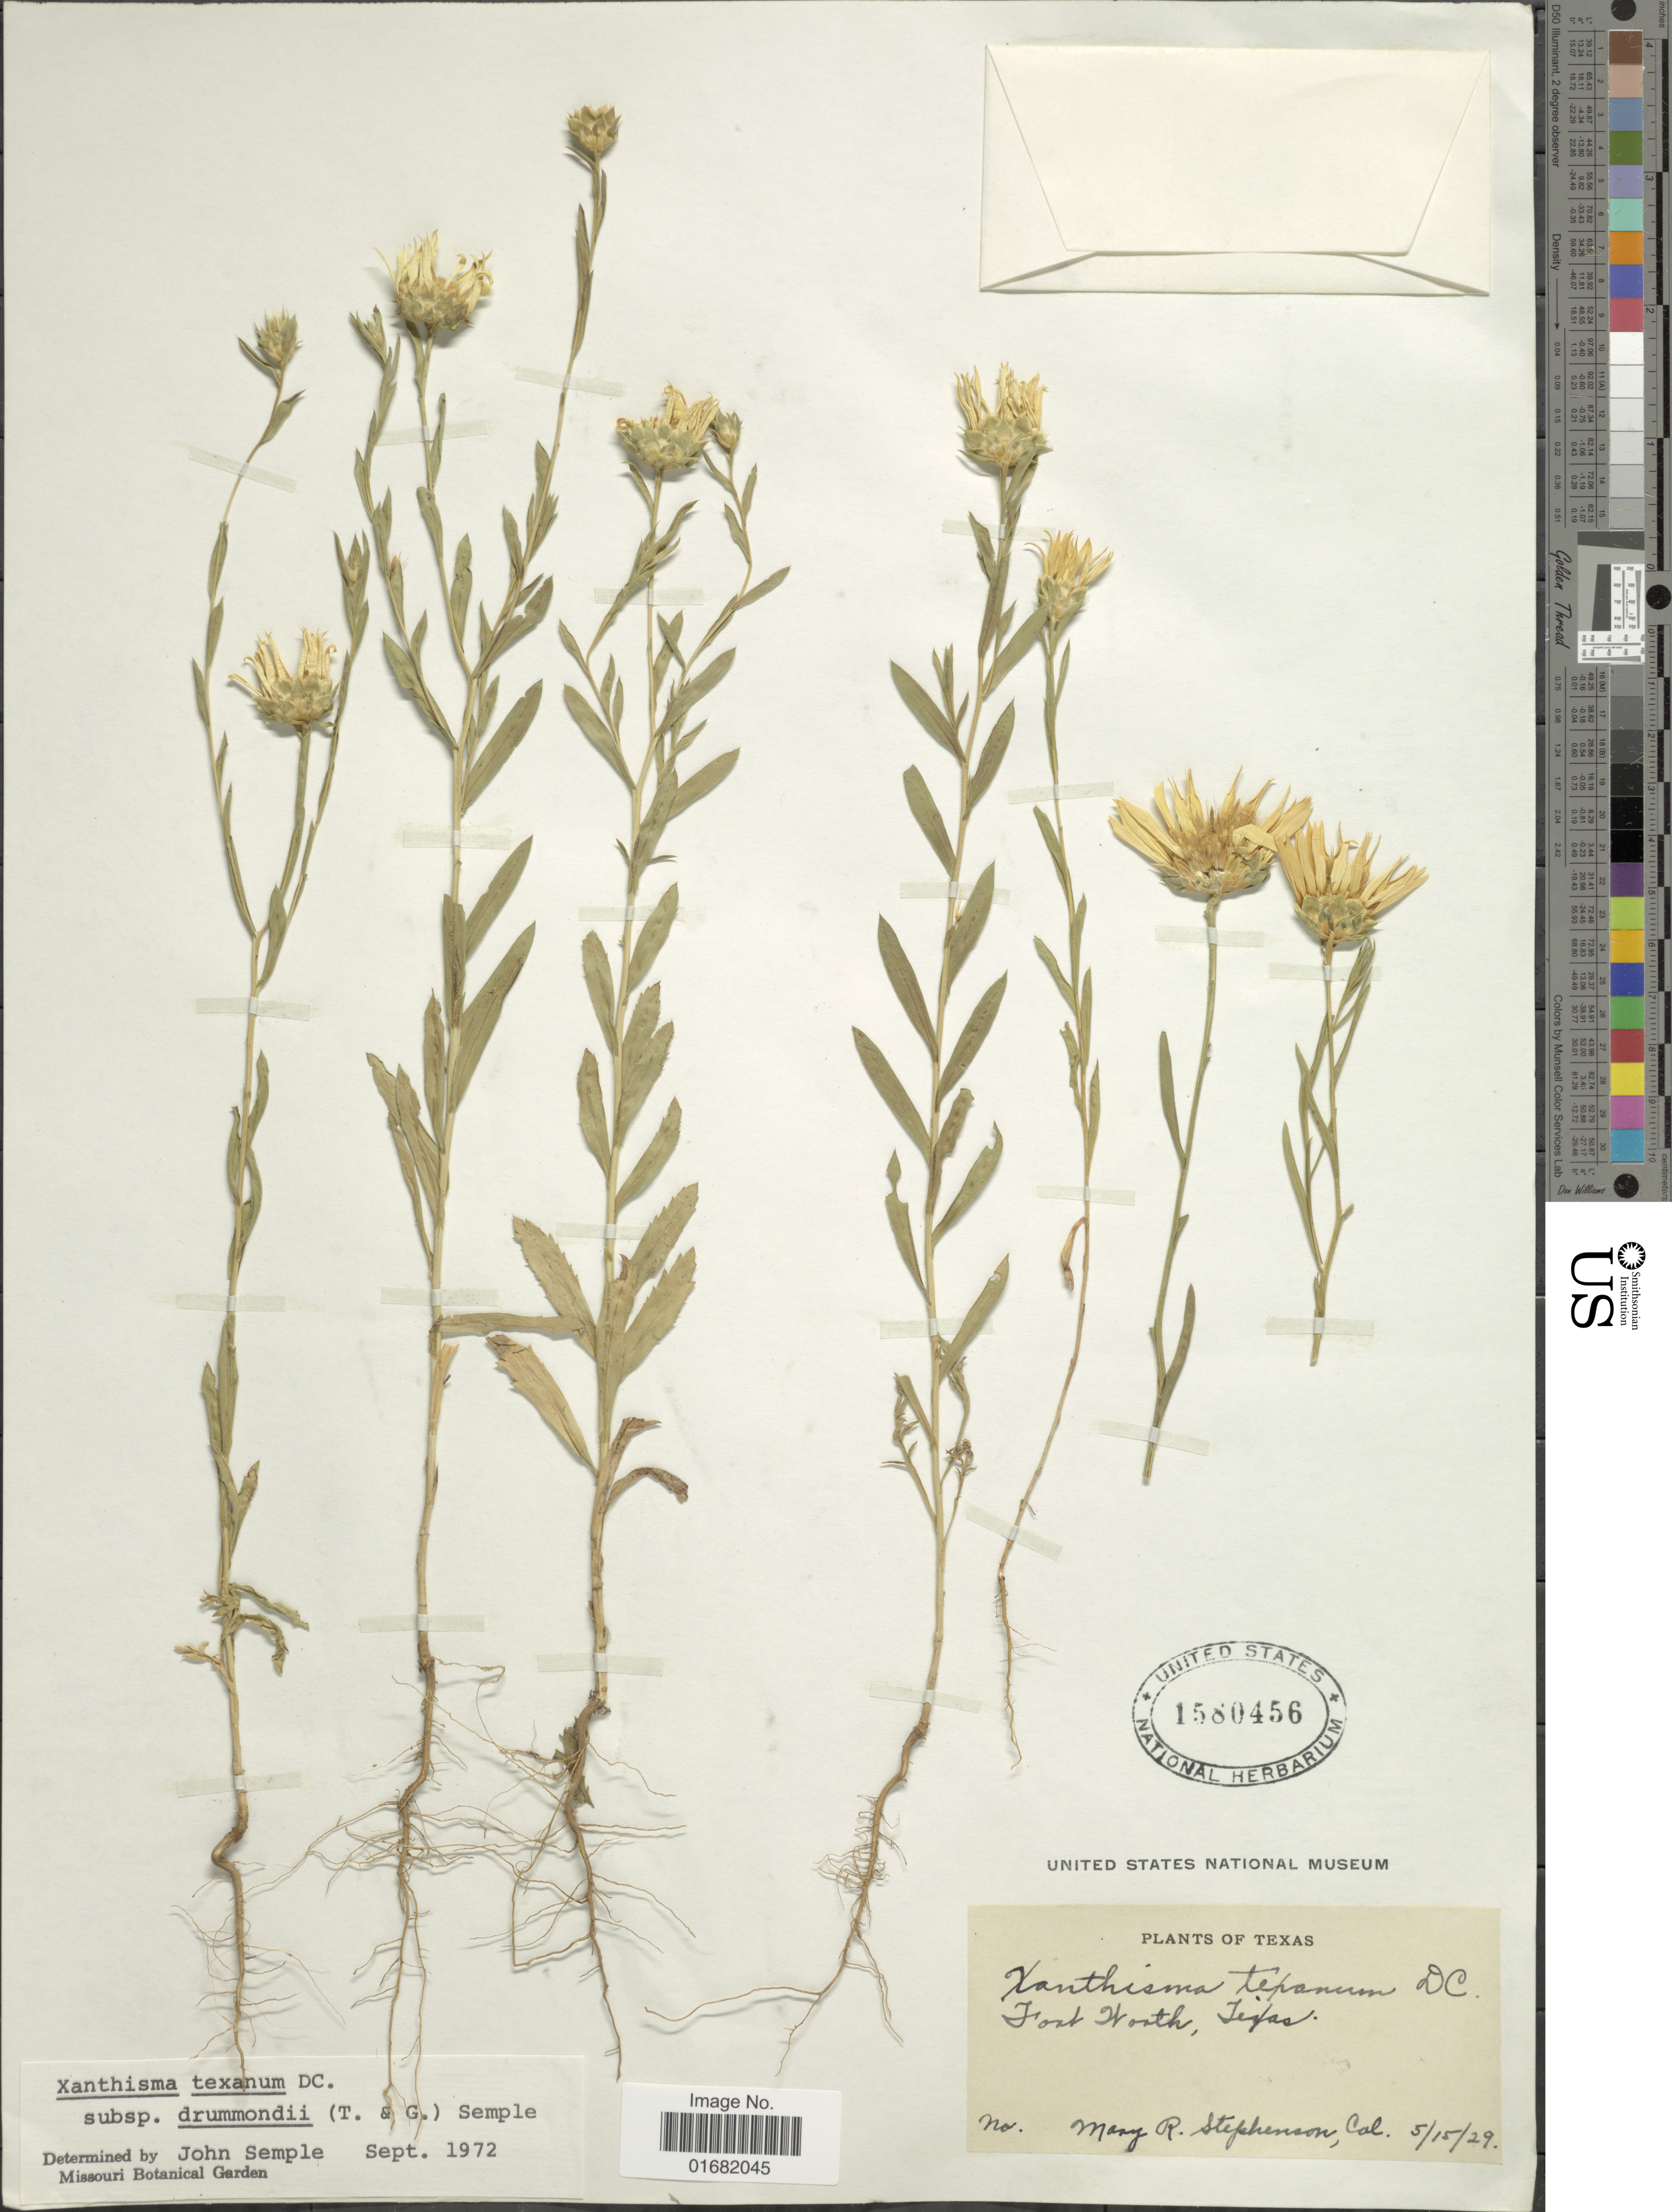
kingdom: Plantae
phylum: Tracheophyta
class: Magnoliopsida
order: Asterales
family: Asteraceae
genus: Xanthisma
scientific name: Xanthisma texanum subsp. drummondii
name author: (Torr. & A. Gray) Semple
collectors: M. Stephenson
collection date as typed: Transcribed d/m/y: 15/5/29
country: United States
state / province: Texas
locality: Fort Worth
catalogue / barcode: US 1580456